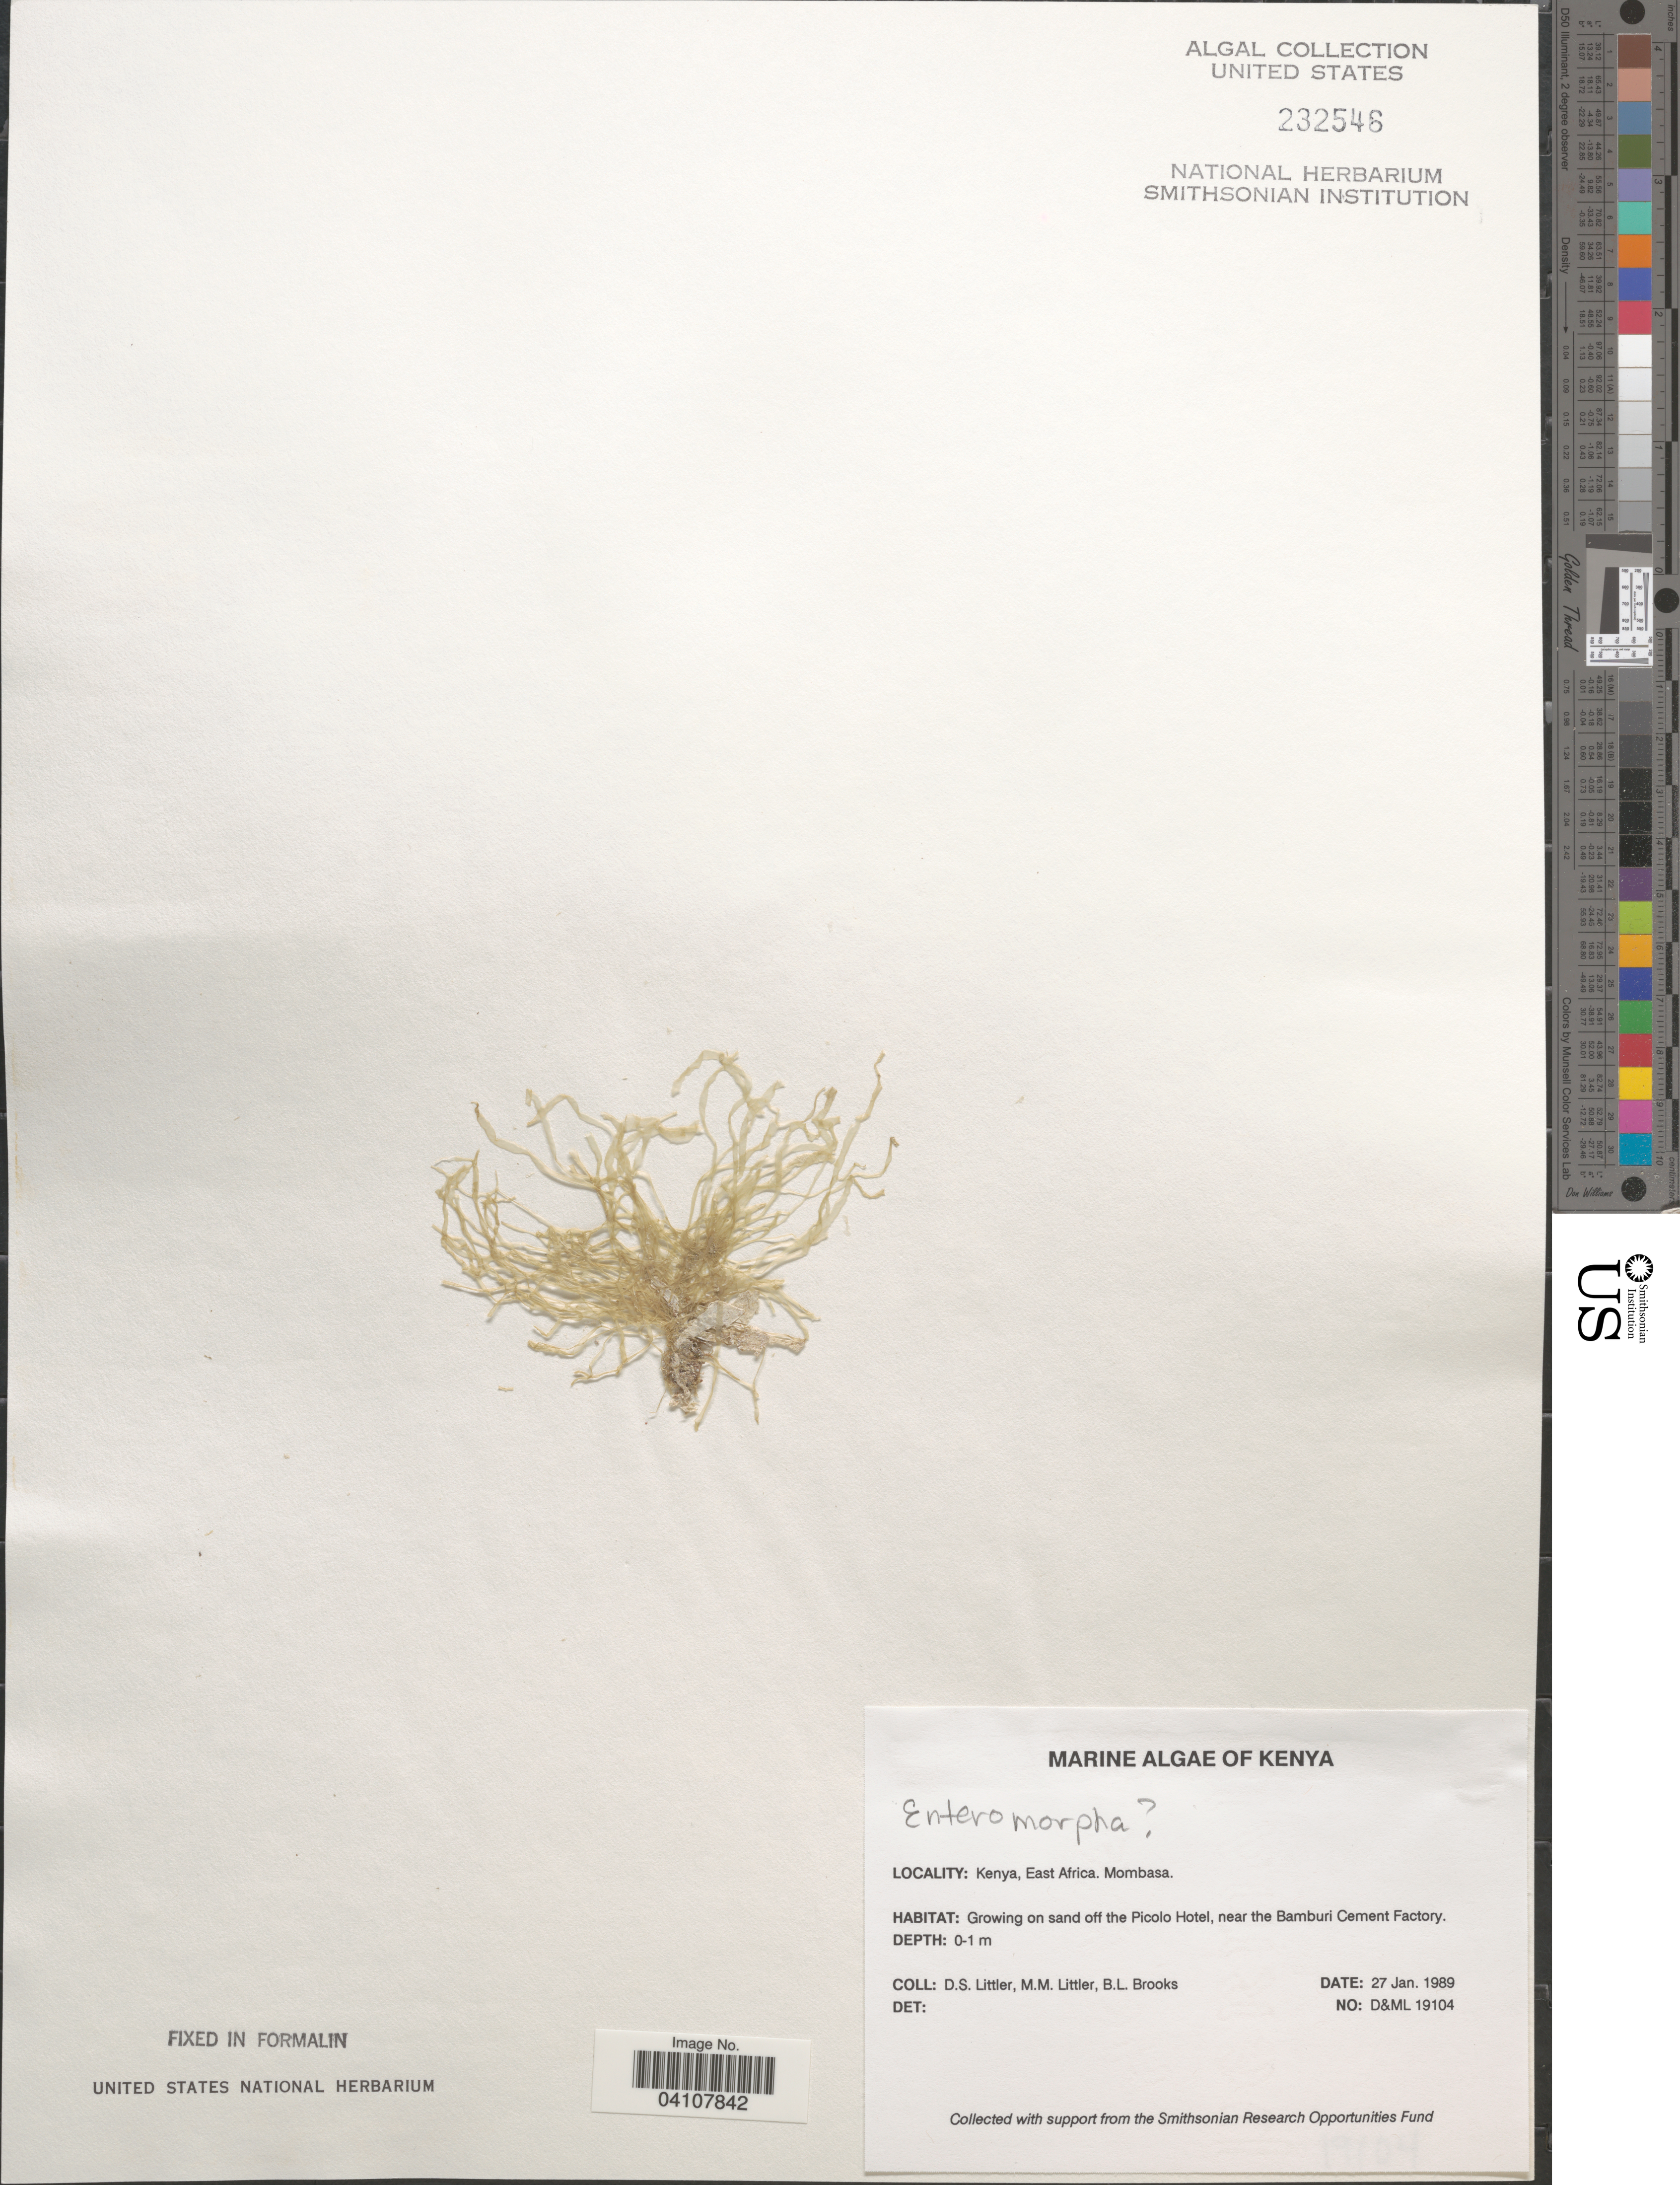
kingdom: Plantae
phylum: Chlorophyta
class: Ulvophyceae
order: Ulvales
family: Ulvaceae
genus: Ulva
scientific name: Ulva sp.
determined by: Algae name updating Project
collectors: D. S. Littler & B. Brooks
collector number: D&ML19104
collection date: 1989-01-27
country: Kenya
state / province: Mombasa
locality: East Africa. On sand off the Picolo Hotel, near the Bamburi Cement Factory.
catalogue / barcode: US 232546